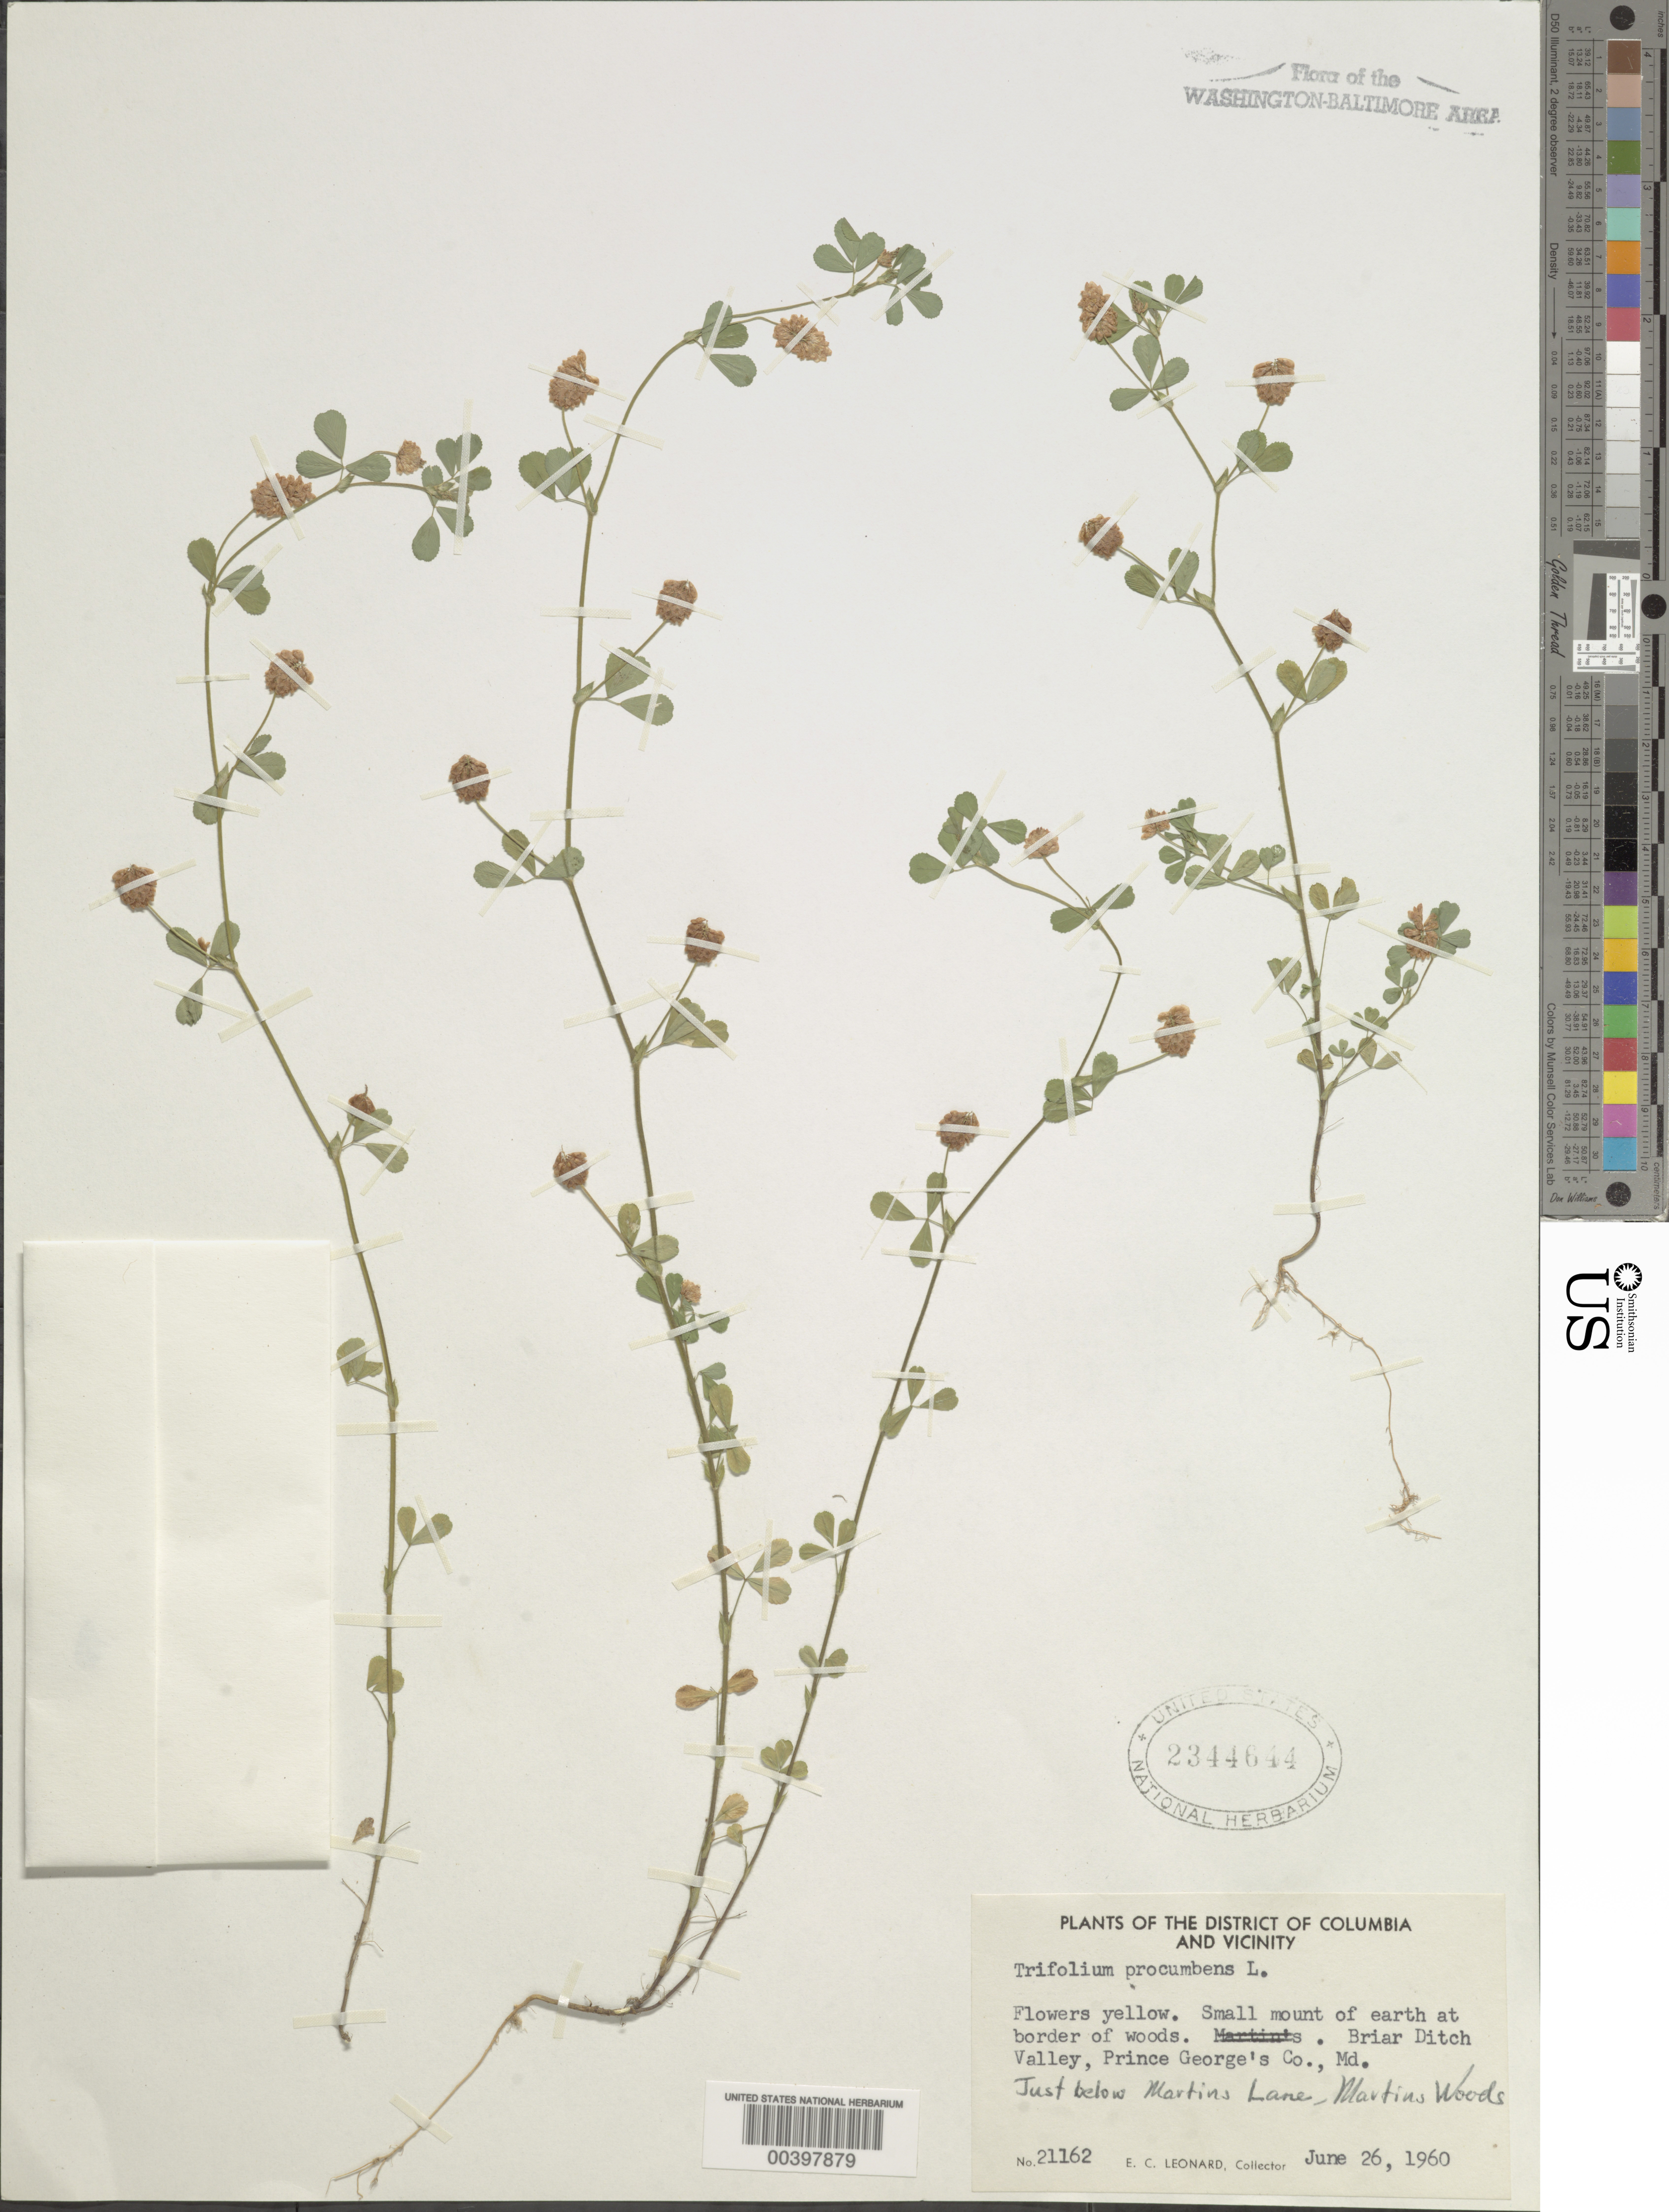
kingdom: Plantae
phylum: Tracheophyta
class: Magnoliopsida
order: Fabales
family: Fabaceae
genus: Trifolium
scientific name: Trifolium campestre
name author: Schreb.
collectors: E. C. Leonard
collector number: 21162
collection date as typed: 26 Jun 1960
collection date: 1960-06-26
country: United States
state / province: Maryland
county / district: Prince George's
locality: Briar Ditch Valley, Martins Woods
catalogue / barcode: US 2344644